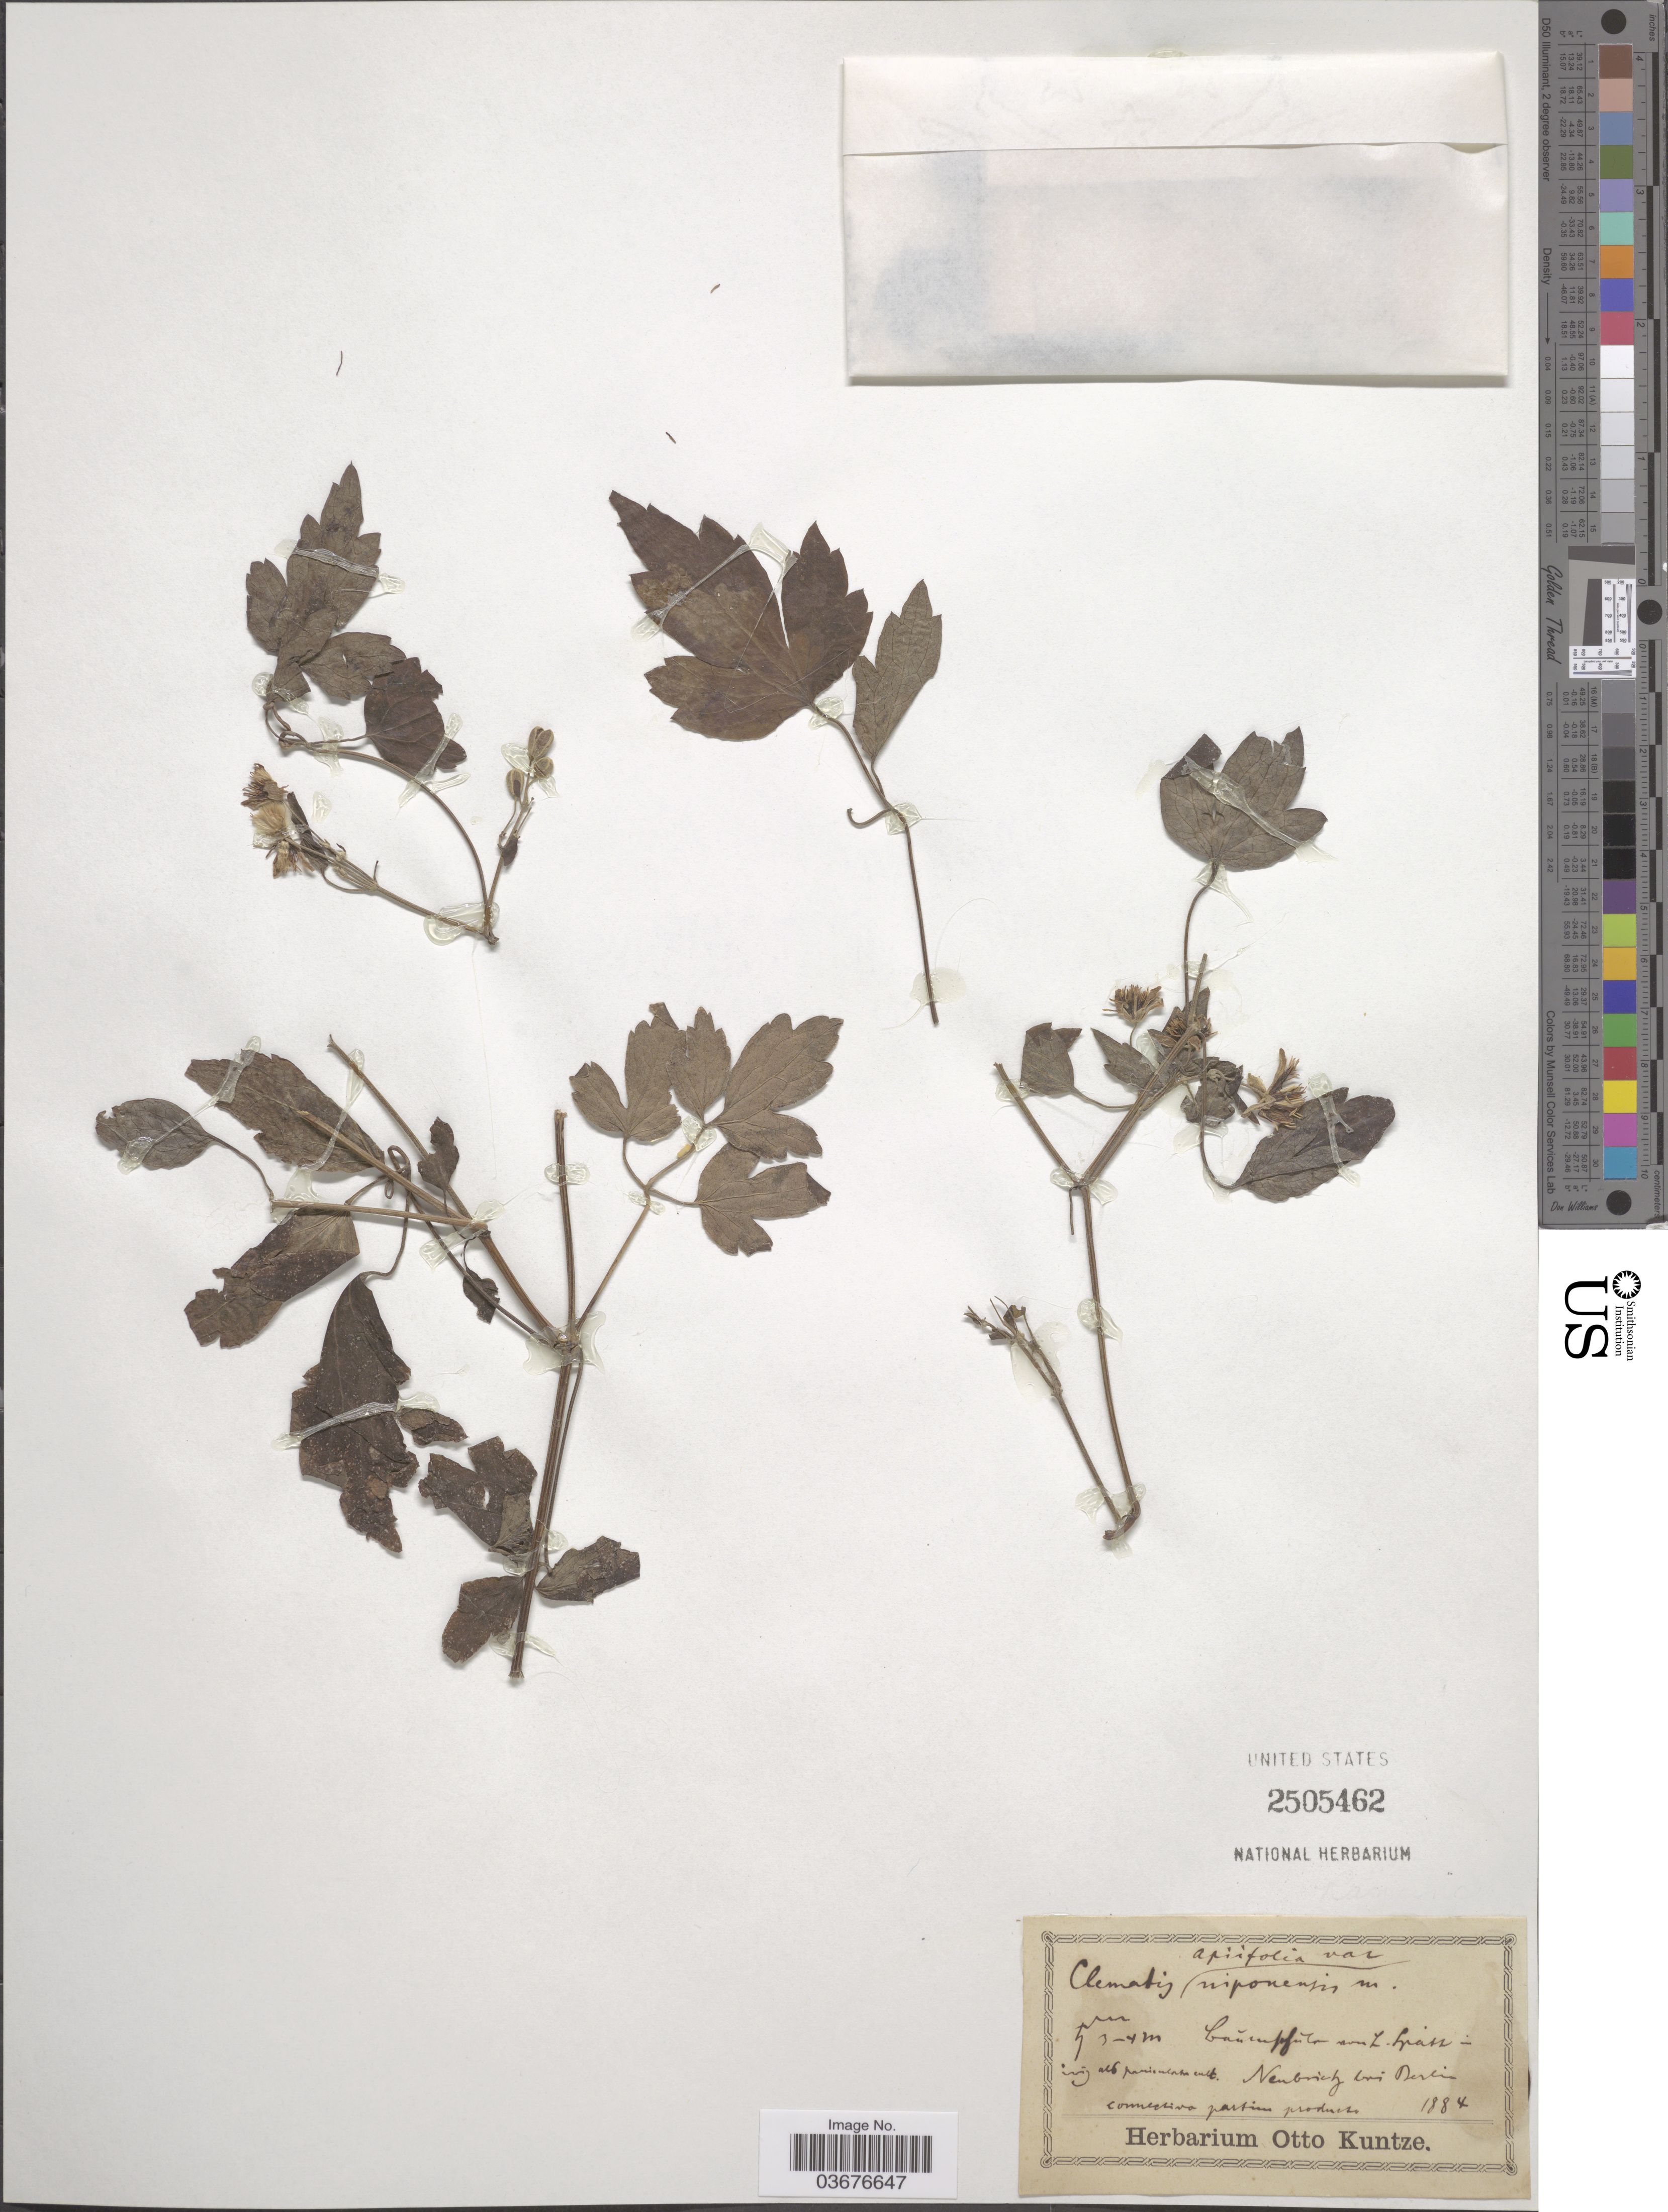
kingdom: Plantae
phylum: Tracheophyta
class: Magnoliopsida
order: Ranunculales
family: Ranunculaceae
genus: Clematis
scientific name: Clematis apiifolia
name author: DC.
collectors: ex herb. Otto Kuntze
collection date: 1884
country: Germany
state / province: Berlin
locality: Newbrick [interpreted] bei Berlin,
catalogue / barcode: US 2505462